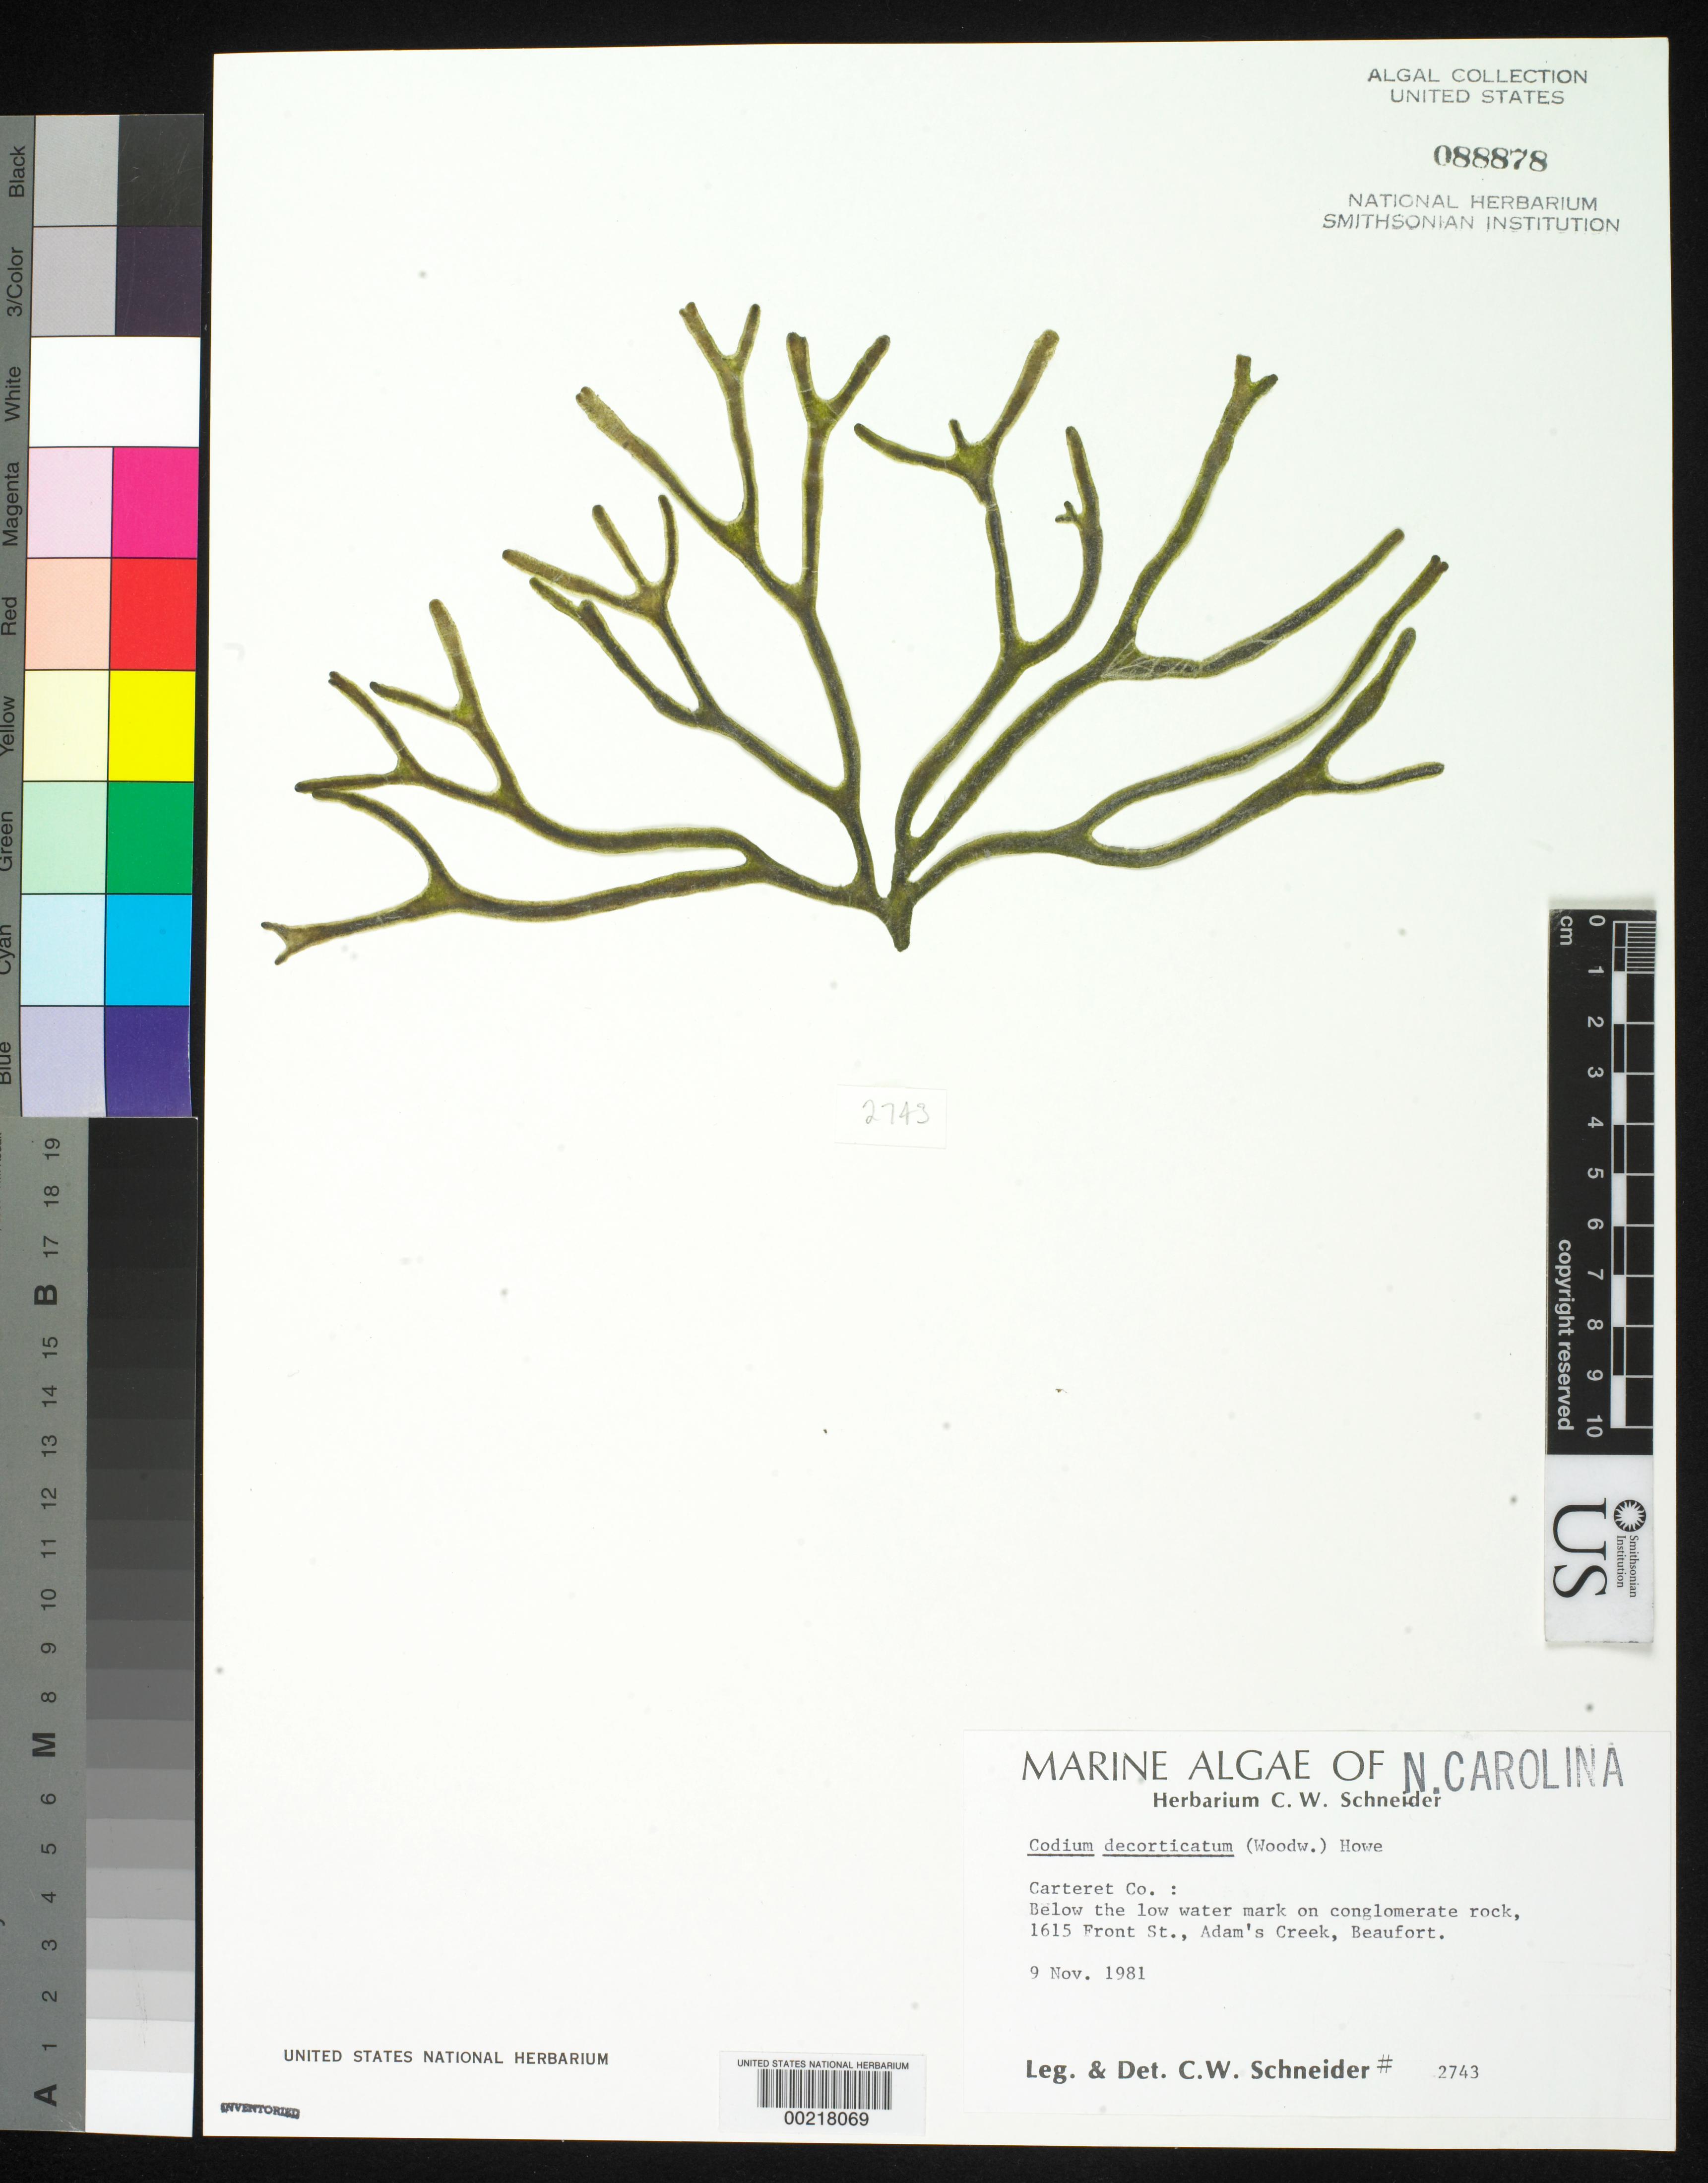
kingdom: Plantae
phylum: Chlorophyta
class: Ulvophyceae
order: Bryopsidales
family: Codiaceae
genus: Codium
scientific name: Codium decorticatum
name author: (Woodw.) M. Howe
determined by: Schneider, C. W.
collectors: C. W. Schneider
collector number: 2743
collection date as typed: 09 Nov 1981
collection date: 1981-11-09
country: United States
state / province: North Carolina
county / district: Carteret County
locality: Beaufort, Adam's Creek, 1615 Front Street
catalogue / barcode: US 88878